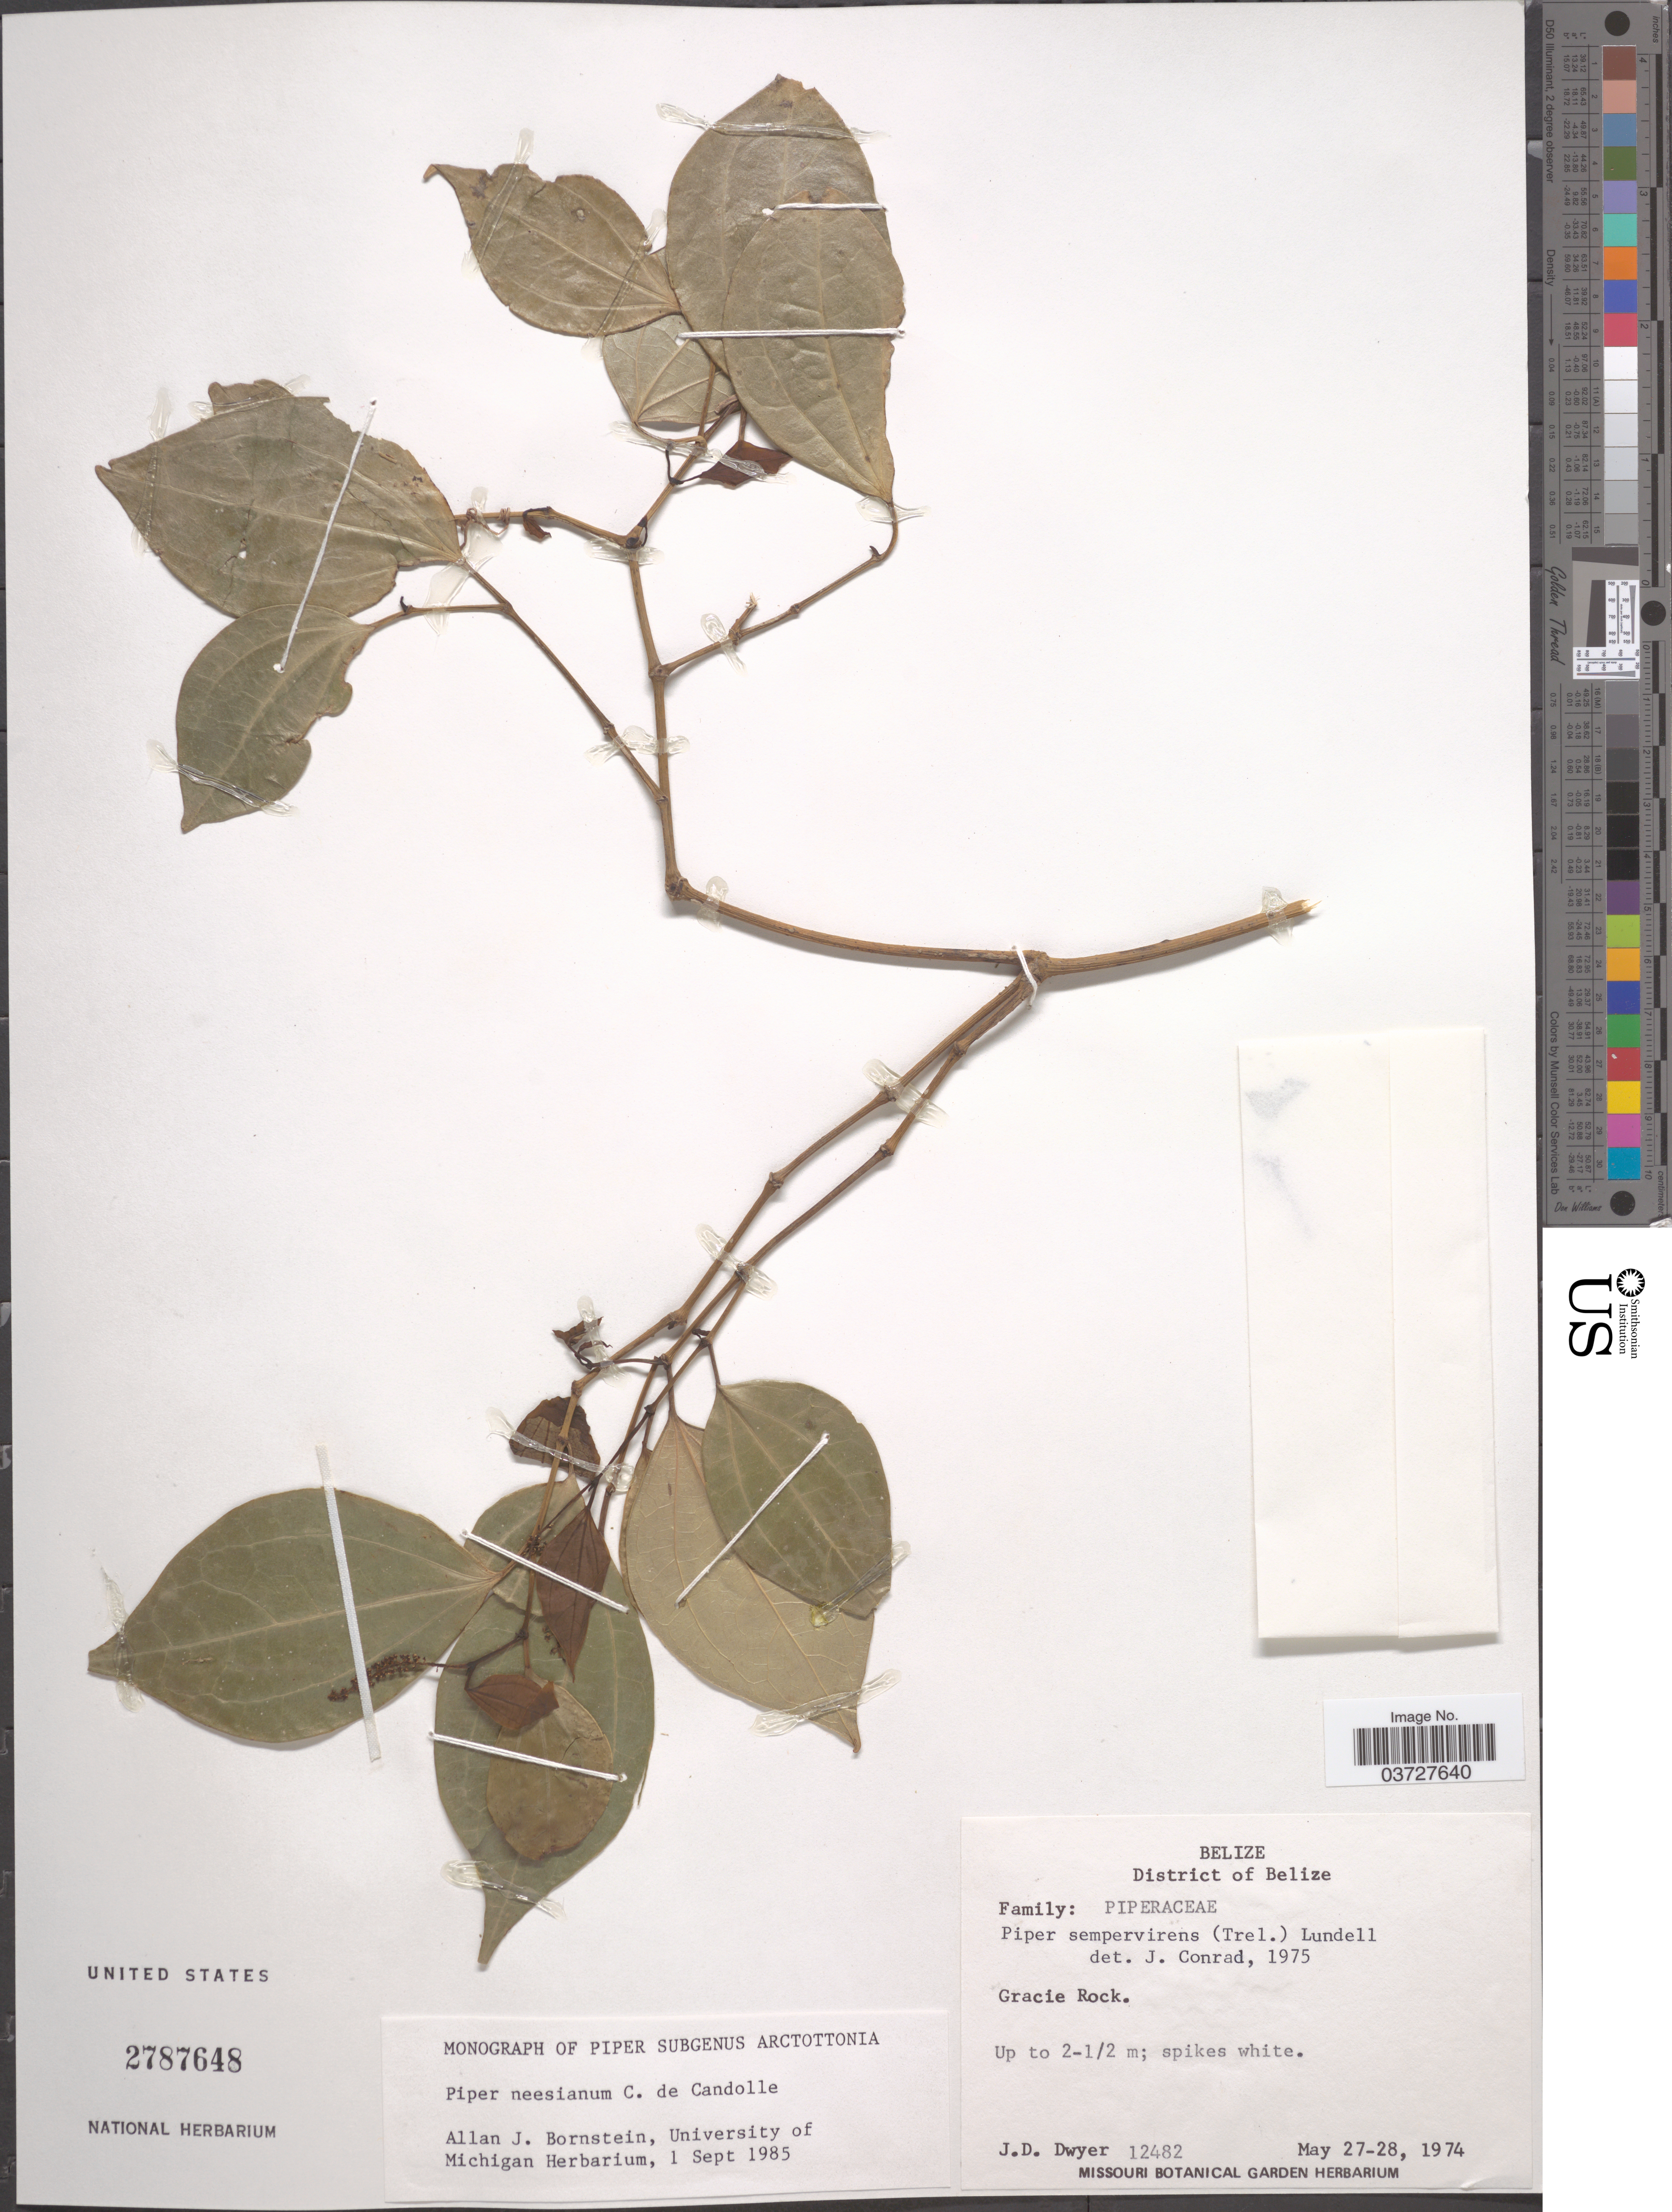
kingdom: Plantae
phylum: Tracheophyta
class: Magnoliopsida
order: Piperales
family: Piperaceae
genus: Piper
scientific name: Piper neesianum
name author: C. DC.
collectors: J. D. Dwyer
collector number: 12482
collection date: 1974-05-27/1974-05-28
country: Belize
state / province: Belize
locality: District of Belize. Gracie Rock.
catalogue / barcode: US 2787648